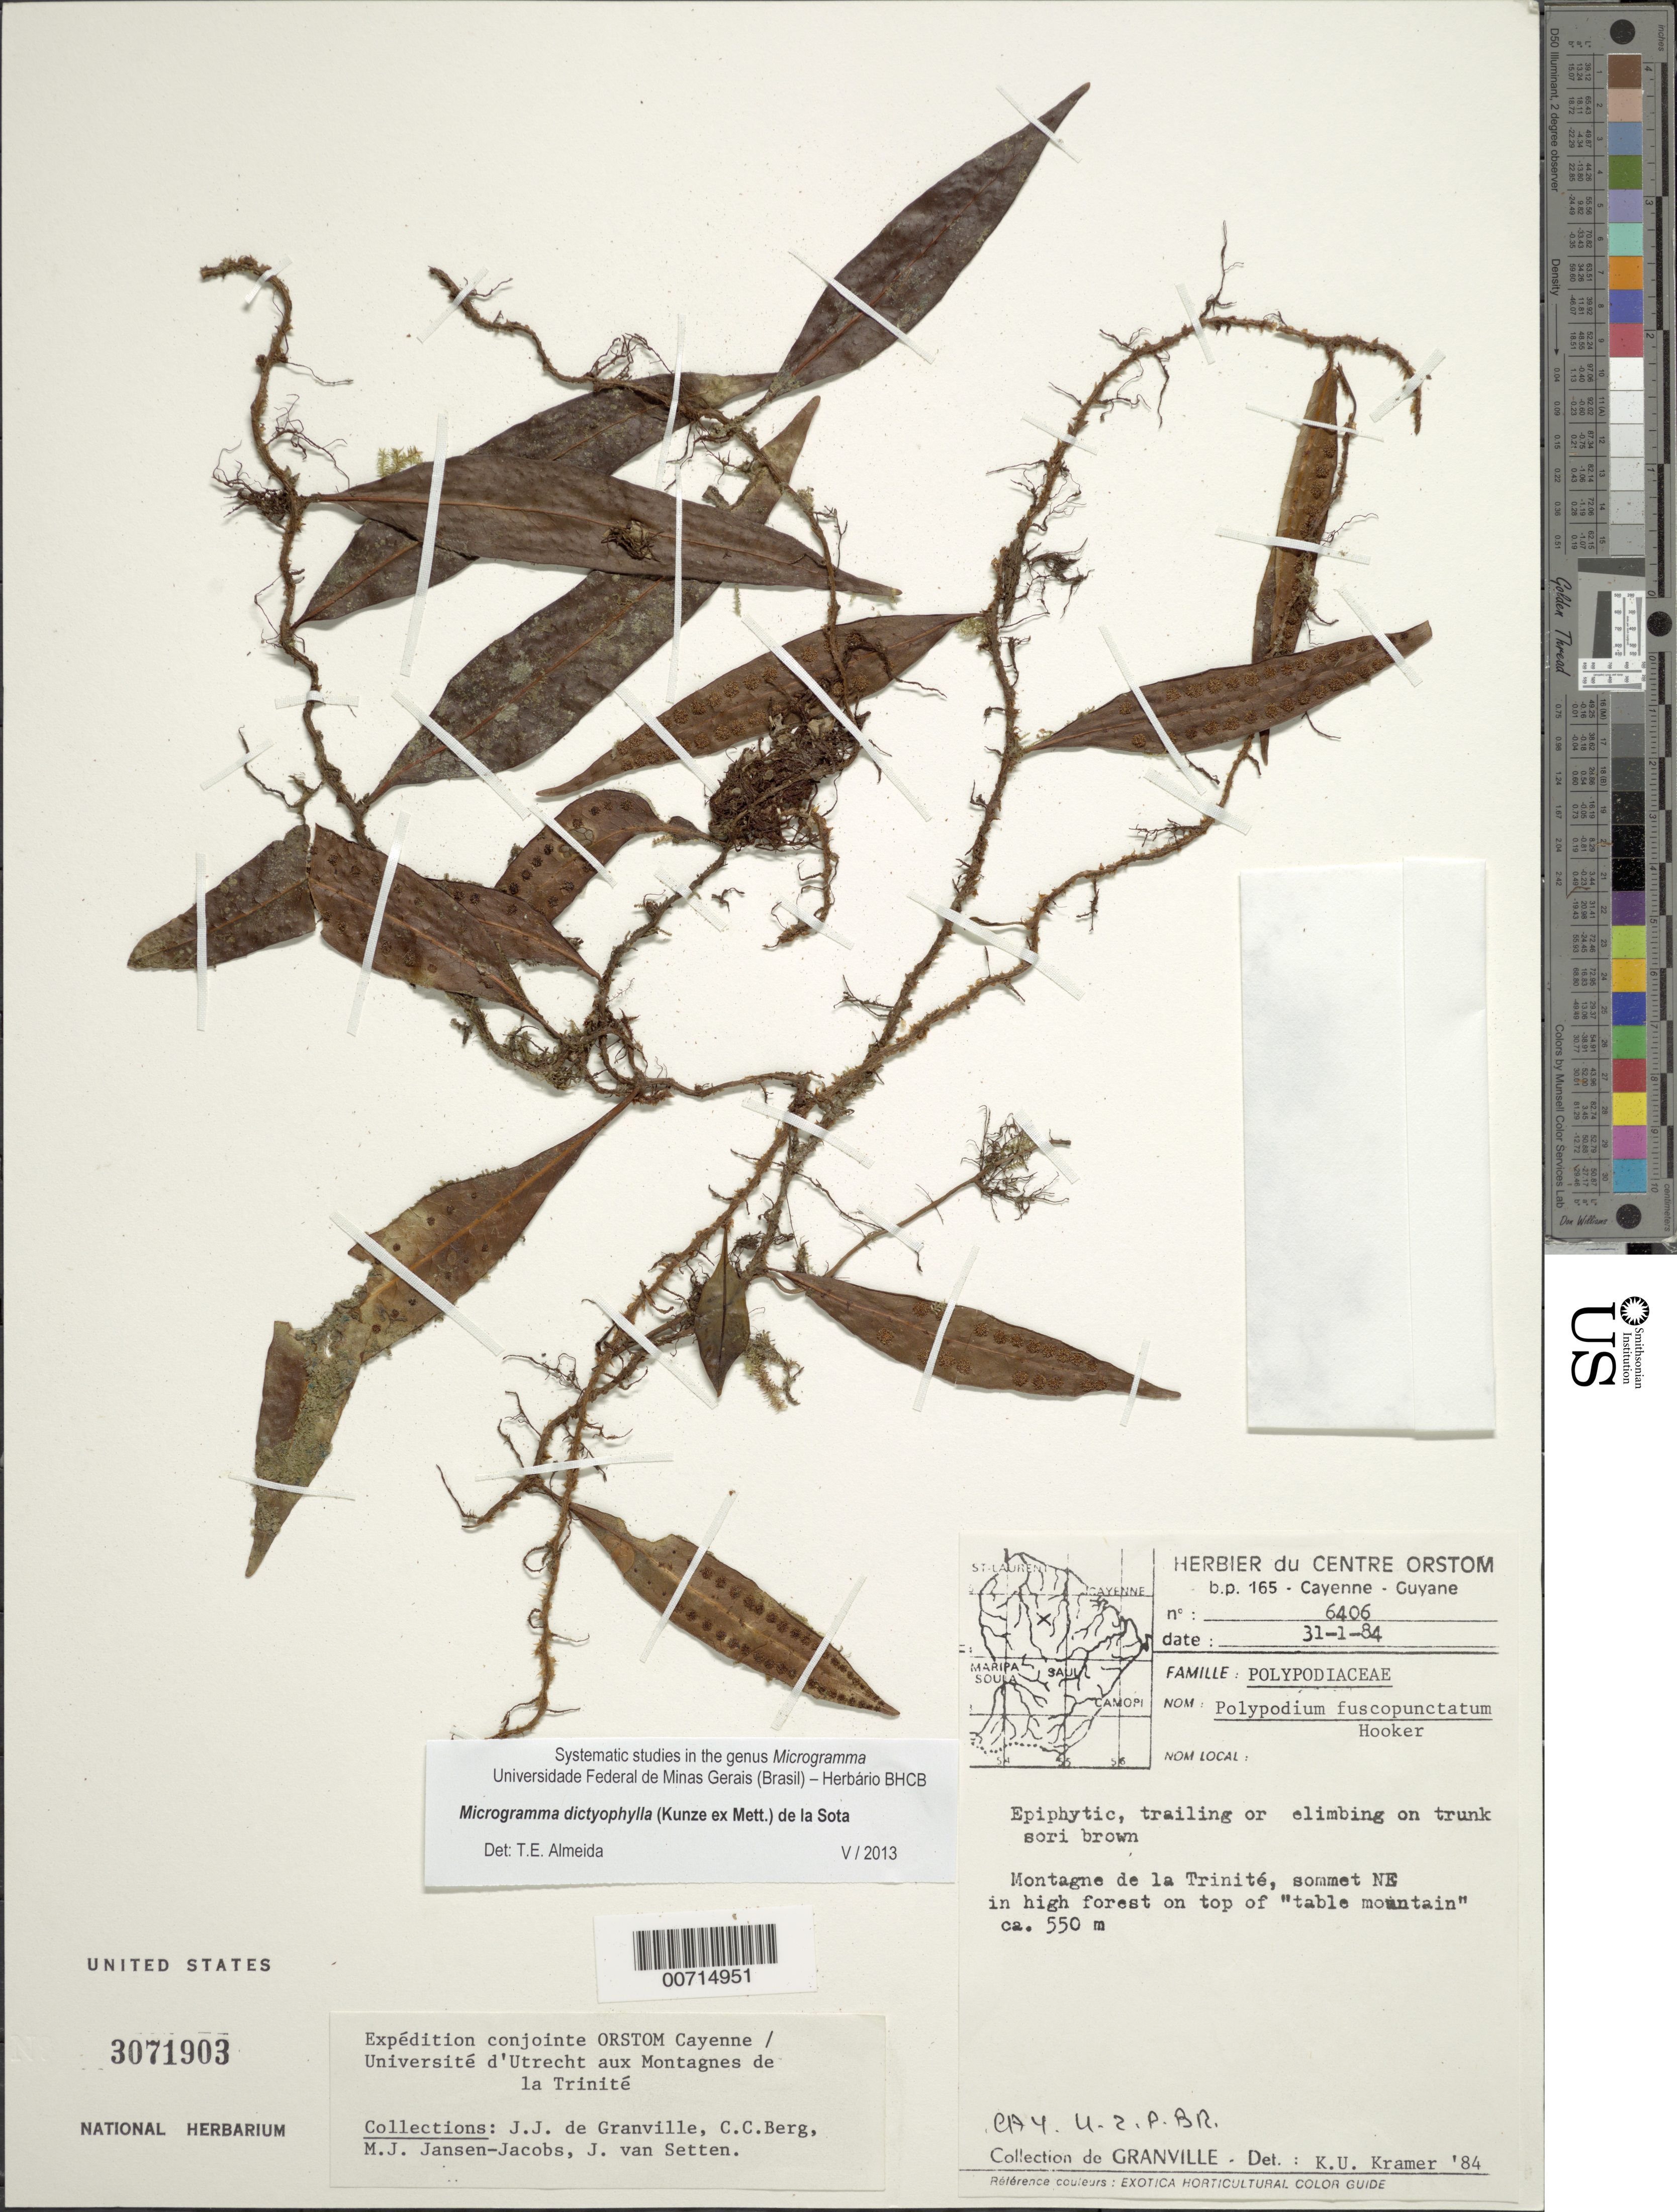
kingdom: Plantae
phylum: Tracheophyta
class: Polypodiopsida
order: Polypodiales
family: Polypodiaceae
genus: Microgramma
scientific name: Microgramma dictyophylla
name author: (Kunze ex Mett.) de la Sota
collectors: J.-J. de Granville, C. C. Berg, M. J. Jansen-Jacobs & J. van Setten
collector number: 6406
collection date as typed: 31-Jan-84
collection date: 1984-01-31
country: French Guiana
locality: Montagnes de la Trinité, sommet NE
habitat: High forest but in chablis on top of "table mountain"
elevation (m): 550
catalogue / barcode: US 3071903